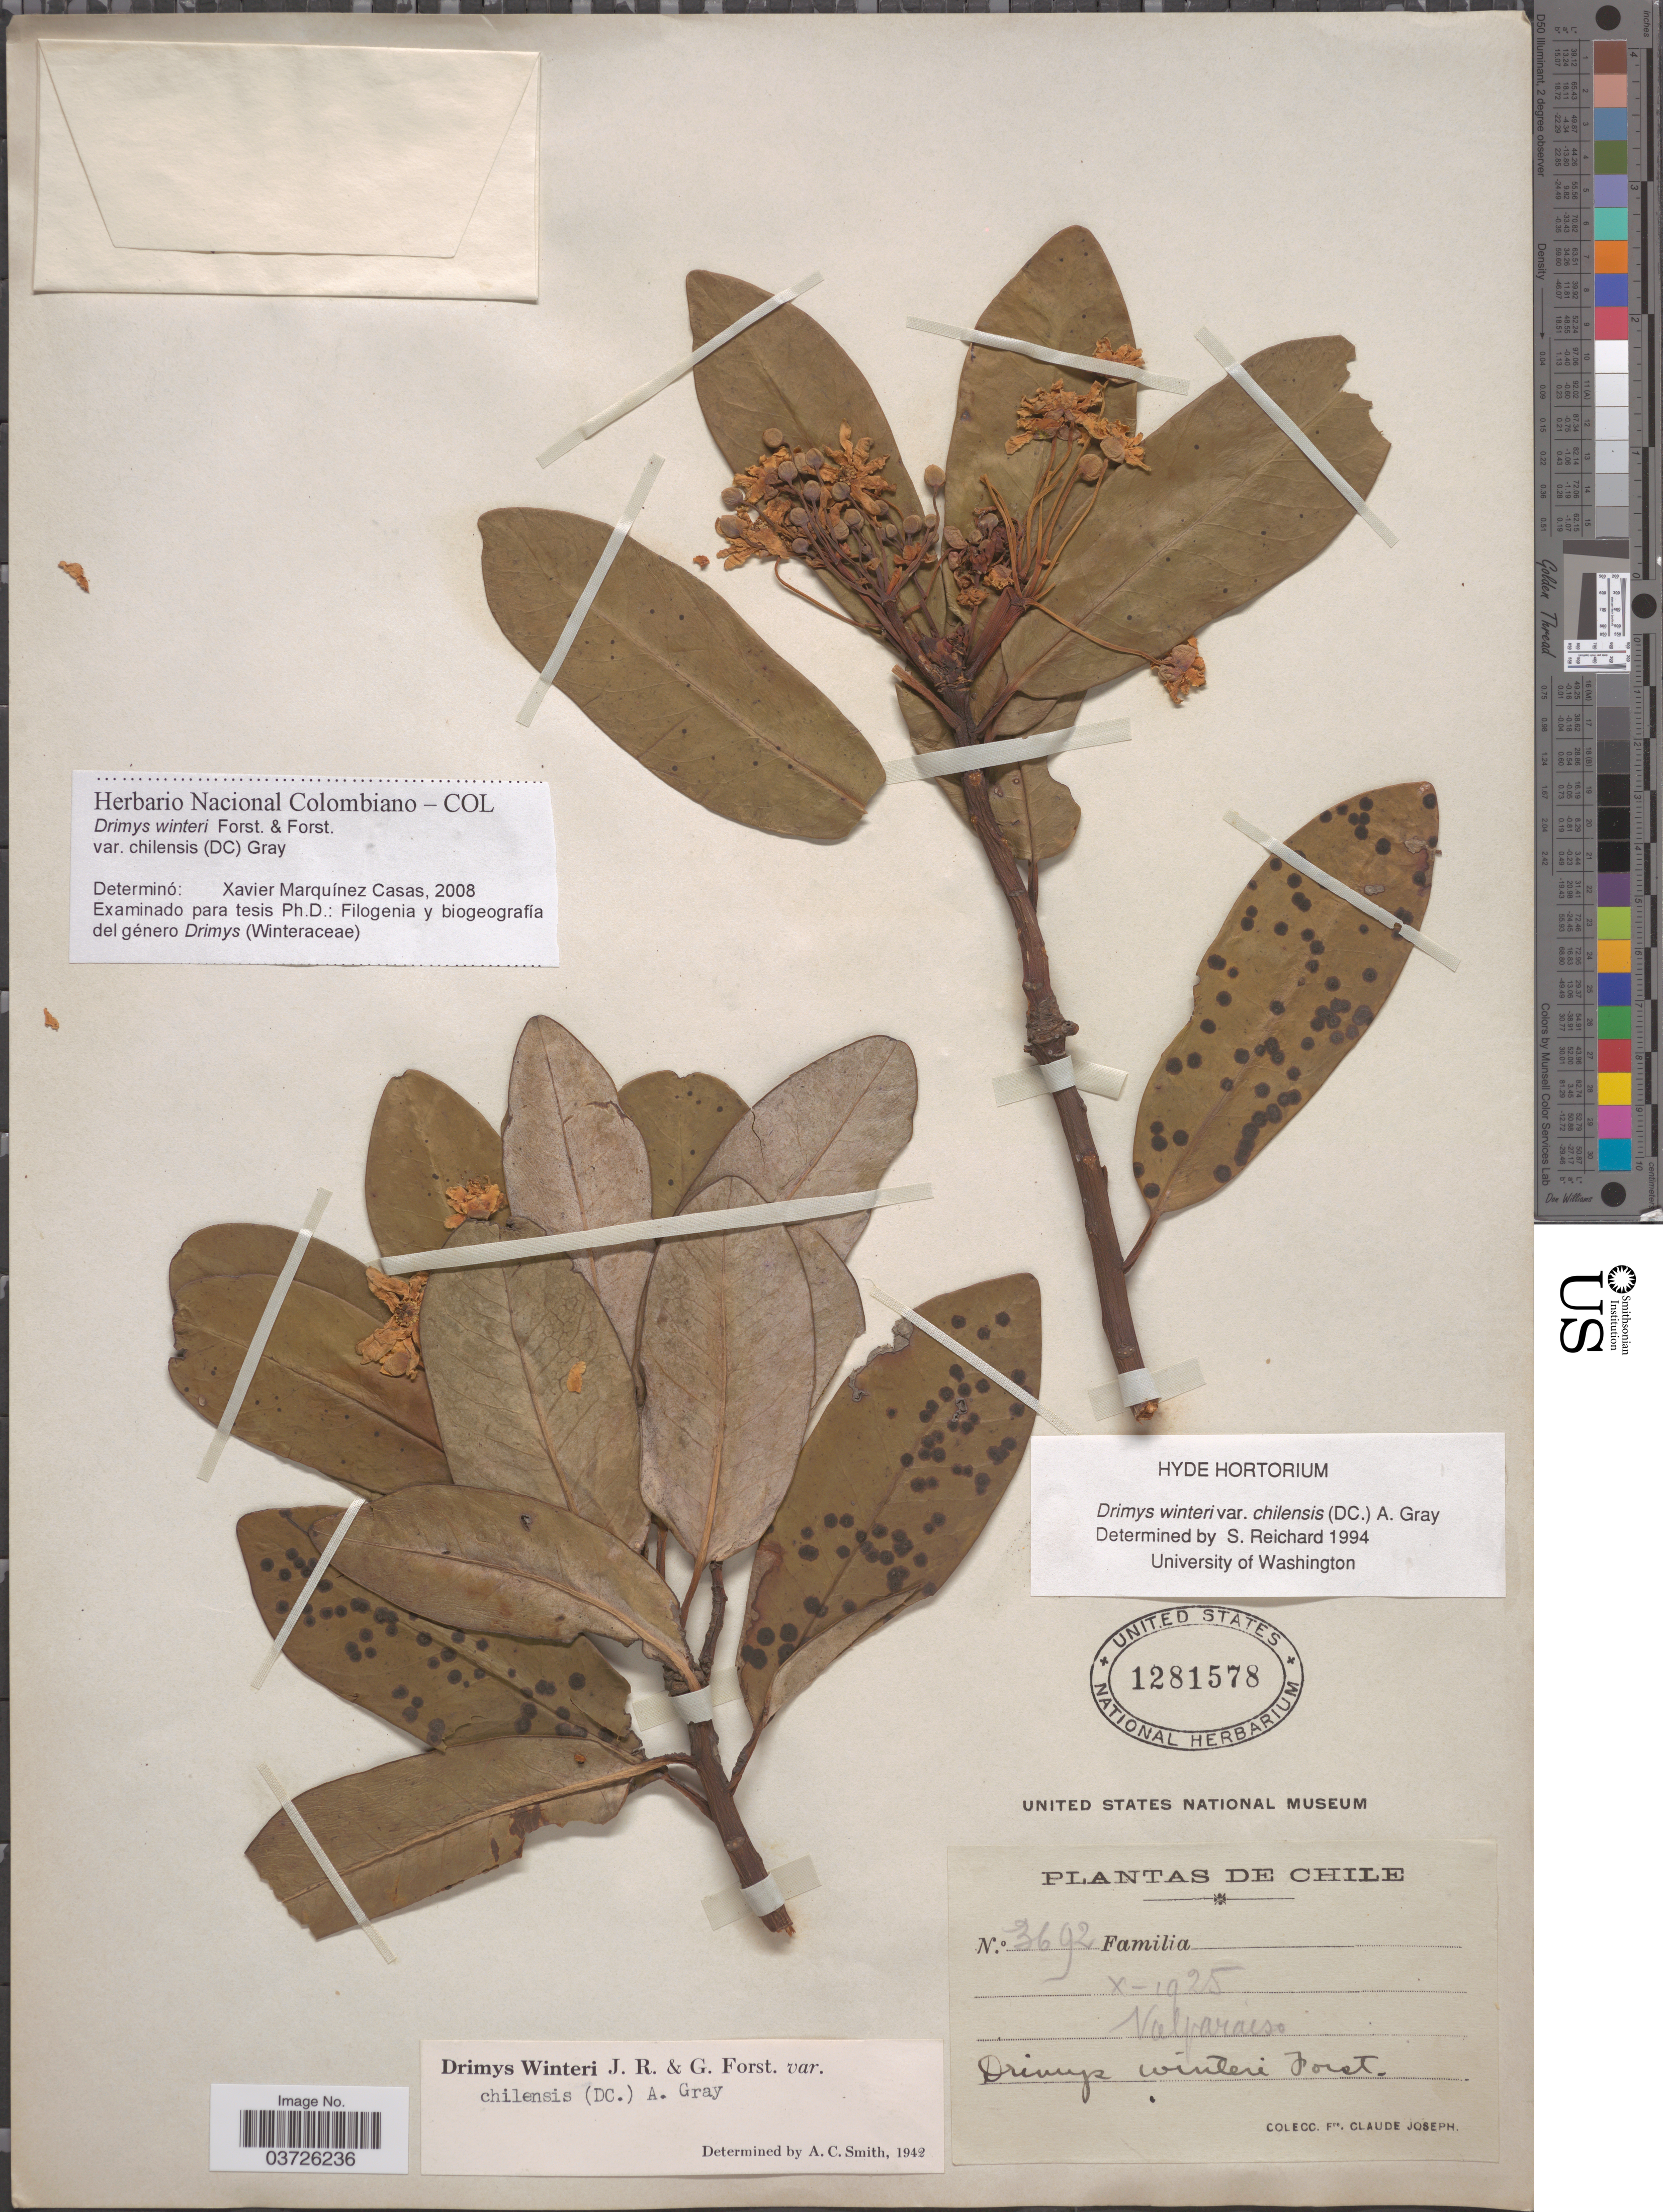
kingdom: Plantae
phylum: Tracheophyta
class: Magnoliopsida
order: Canellales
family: Winteraceae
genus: Drimys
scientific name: Drimys winteri var. chilensis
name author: (DC.) A. Gray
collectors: Bro. Claude-Joseph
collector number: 3692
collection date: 1925-10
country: Chile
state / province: Valparaíso (V)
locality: Valparaiso.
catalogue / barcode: US 1281578